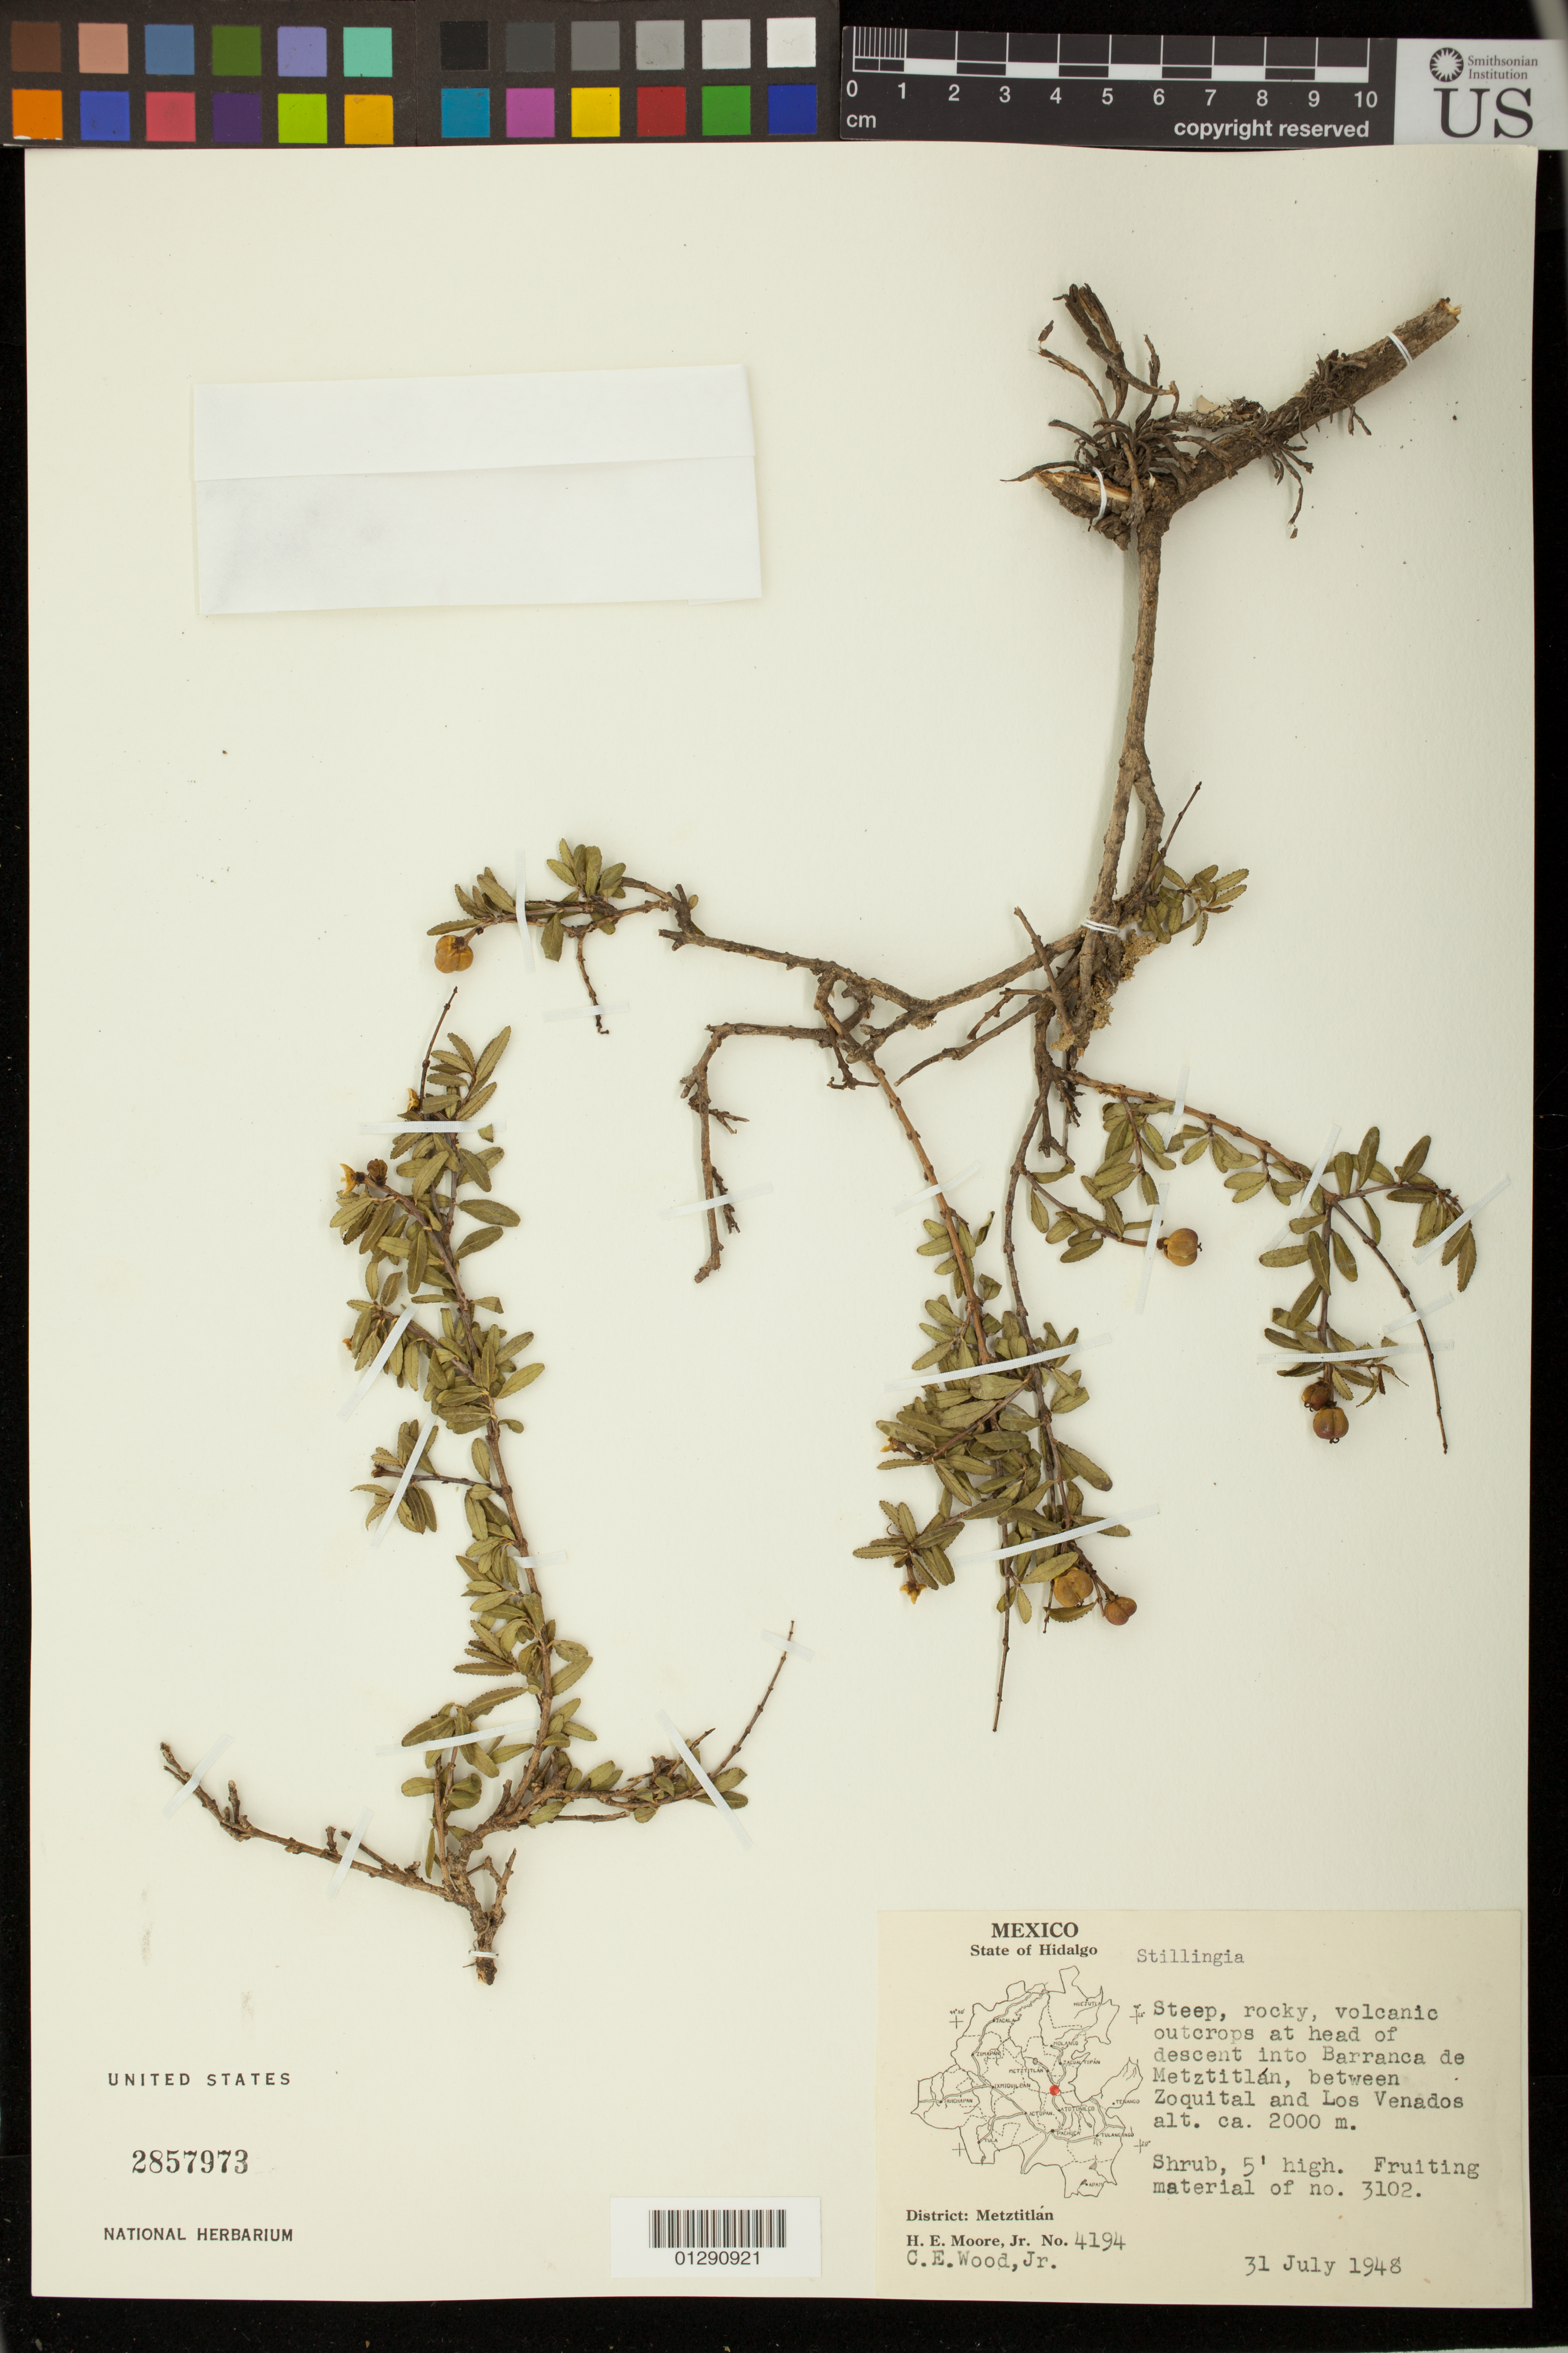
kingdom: Plantae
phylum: Tracheophyta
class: Magnoliopsida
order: Malpighiales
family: Euphorbiaceae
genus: Stillingia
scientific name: Stillingia sp.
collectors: H. E. Moore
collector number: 4194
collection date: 1948-07-31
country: Mexico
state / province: Hidalgo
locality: at head of descent into Barranca de Metztitlan between Zoquital and Los Venados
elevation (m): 2000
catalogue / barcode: US 2857973